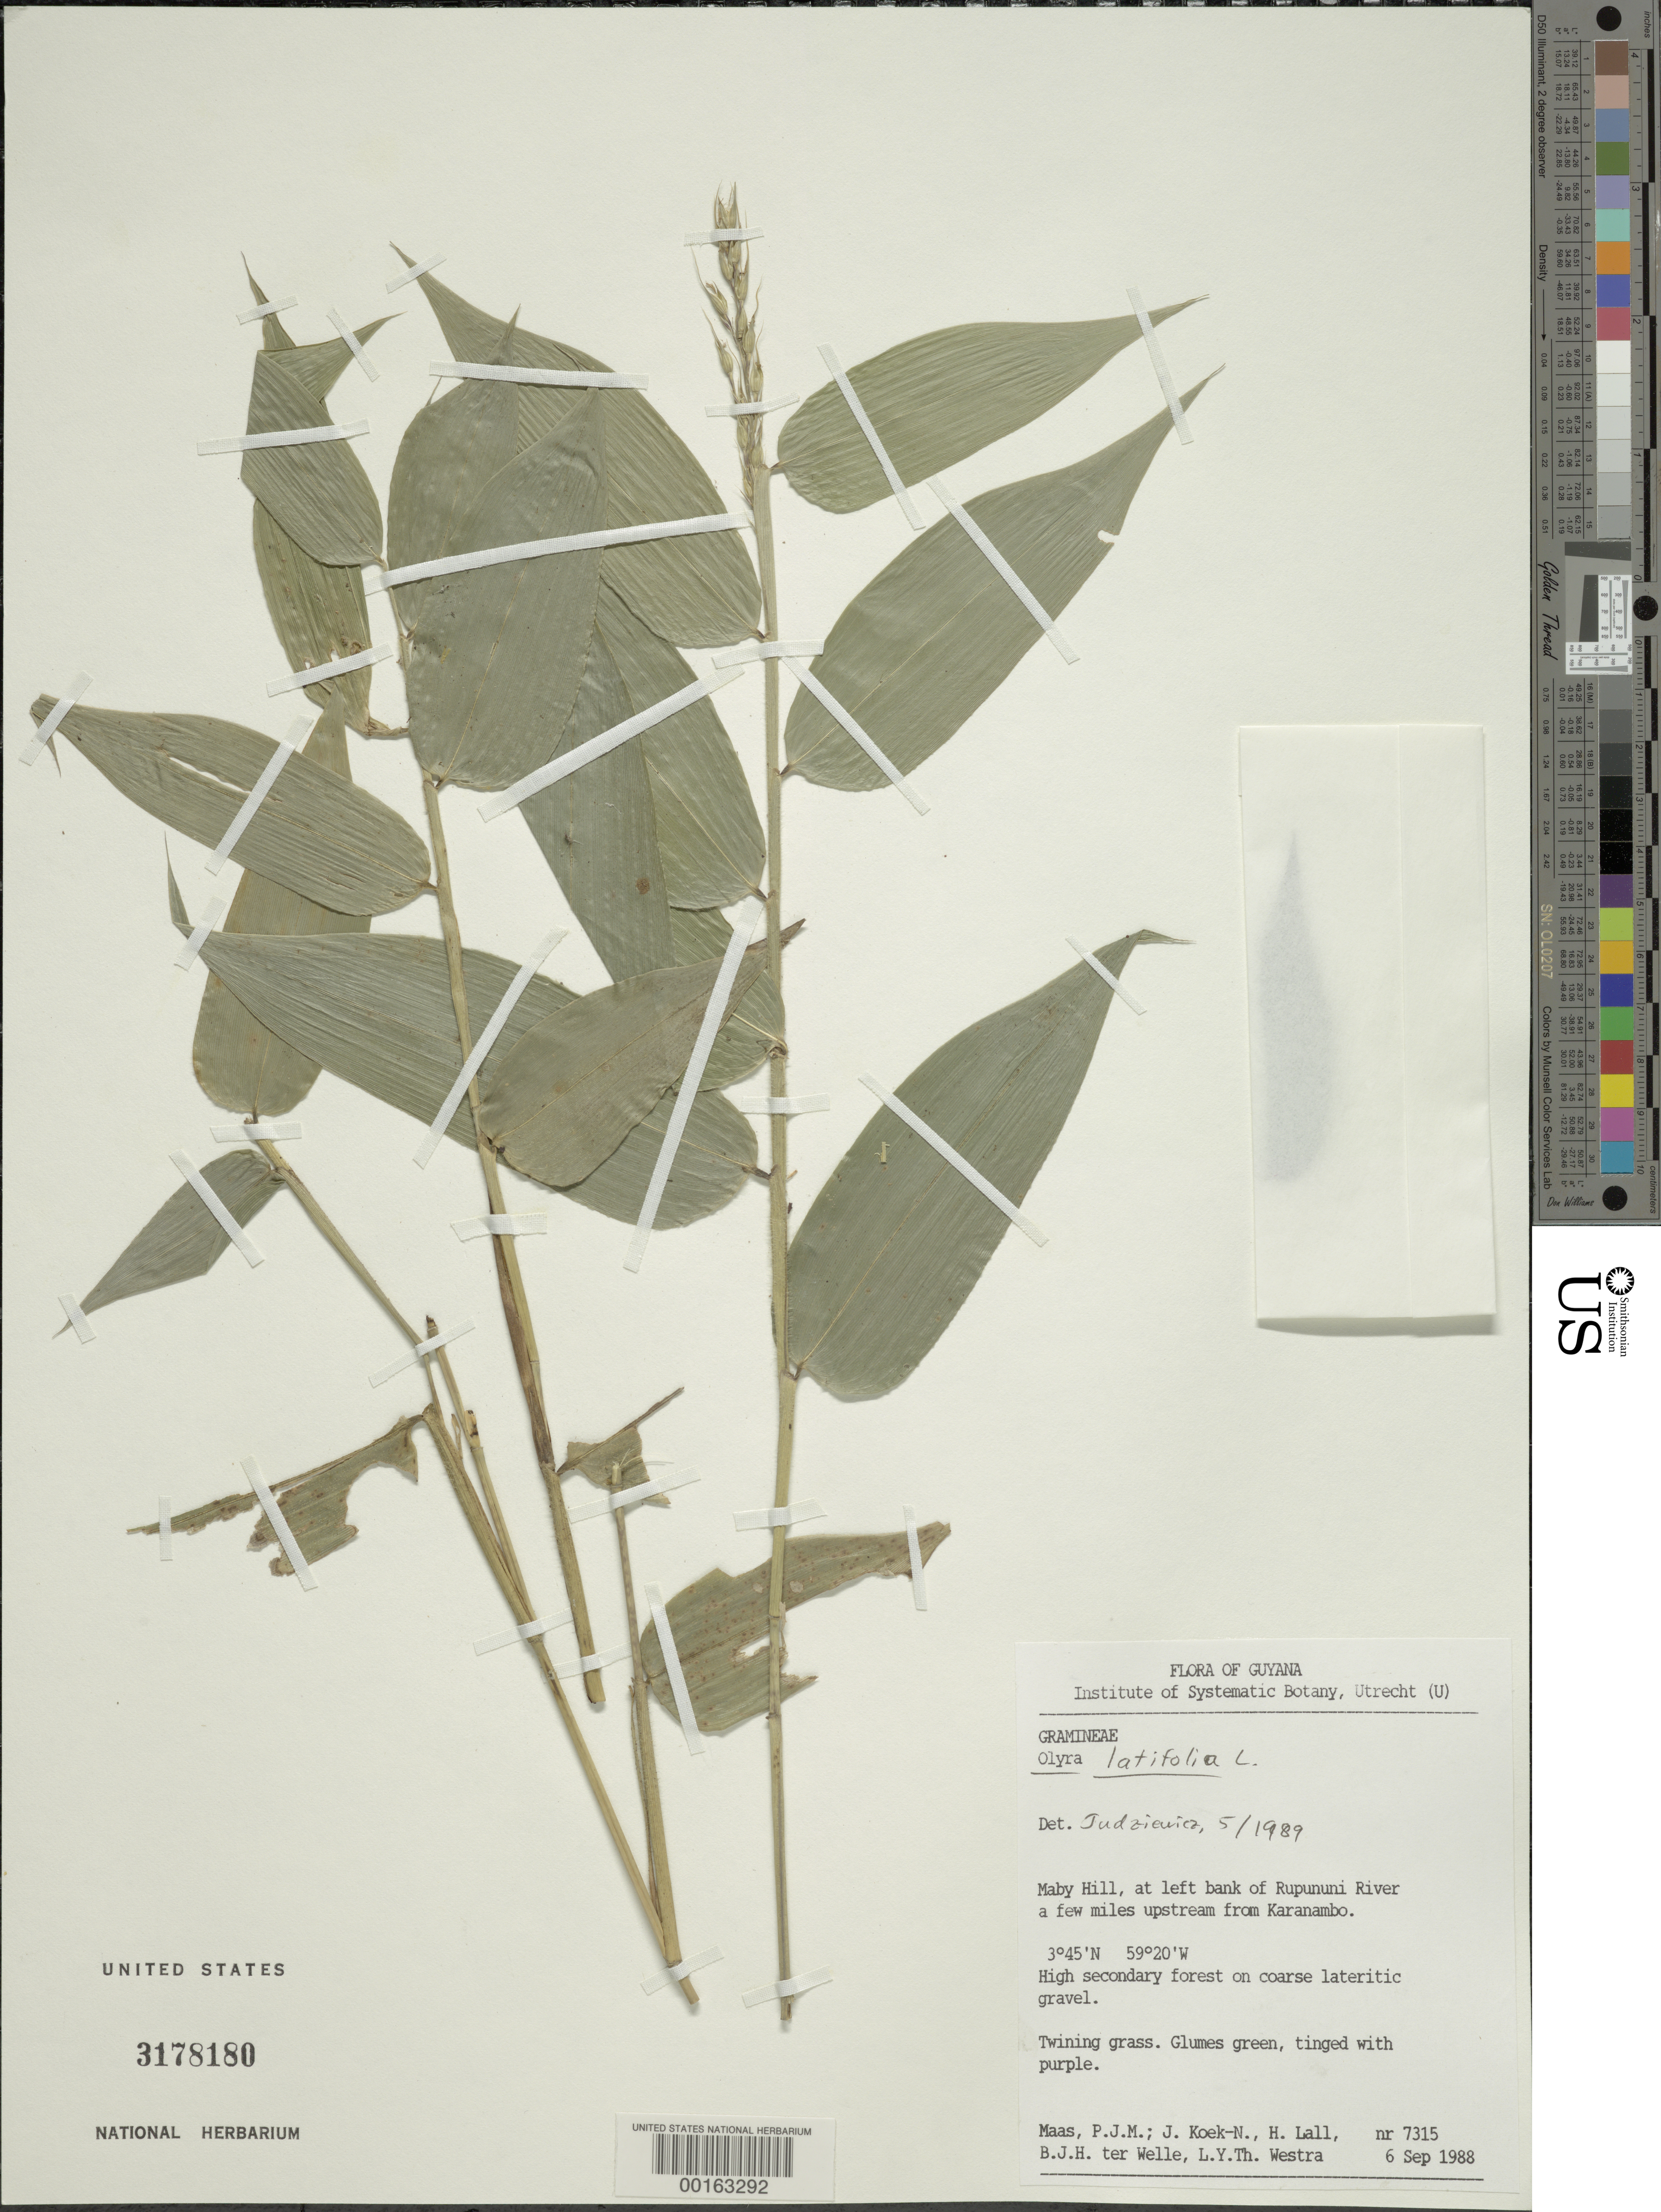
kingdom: Plantae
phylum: Tracheophyta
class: Liliopsida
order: Poales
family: Poaceae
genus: Olyra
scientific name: Olyra latifolia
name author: L.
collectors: P. Maas, J. Koek-Noorman, H. Lall & B. Welle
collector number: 7315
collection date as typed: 06 Sep 1988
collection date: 1988-09-06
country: Guyana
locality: Maby hill, at left bank of ruppununi river, down stream from karanambo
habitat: High secondary forest on coarse lateritic gravel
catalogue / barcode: US 3178180